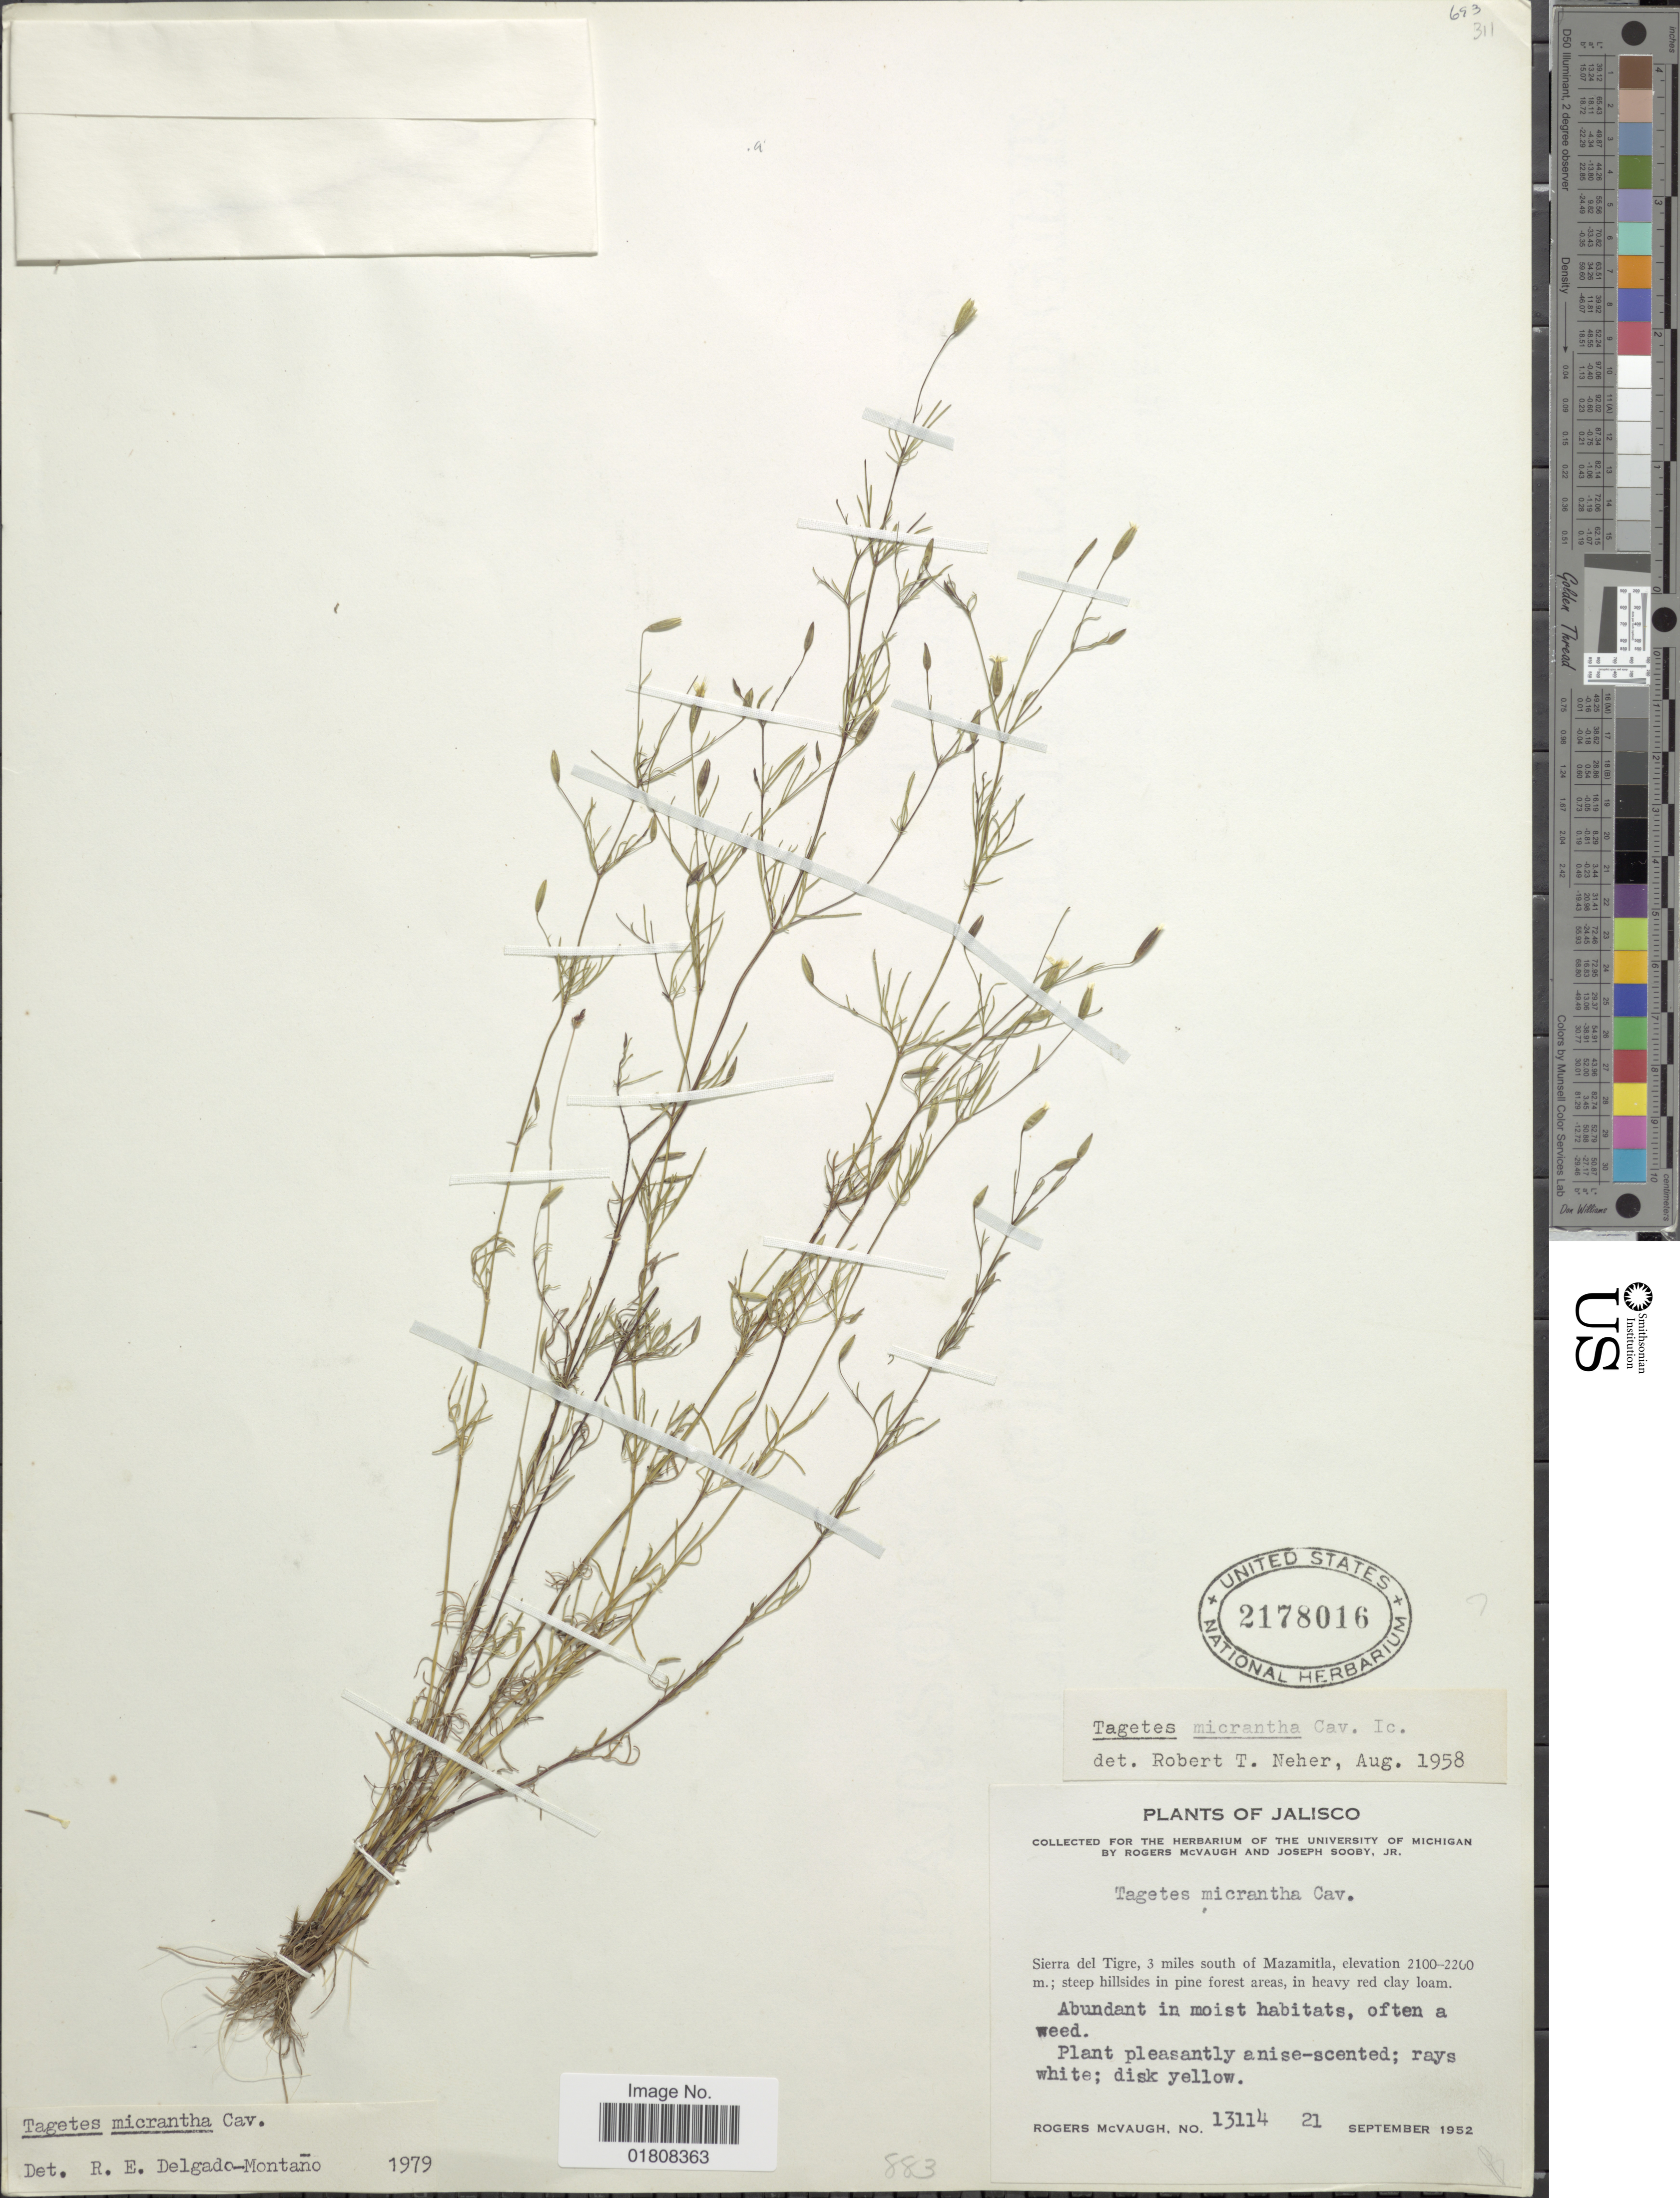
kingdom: Plantae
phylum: Tracheophyta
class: Magnoliopsida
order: Asterales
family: Asteraceae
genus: Tagetes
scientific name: Tagetes micrantha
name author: Cav.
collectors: R. McVaugh & J. Sooby Jr.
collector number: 13114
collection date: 1952-09-21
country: Mexico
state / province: Jalisco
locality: Sierra del Tigre, 3 miles south of Mazamitla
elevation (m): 2100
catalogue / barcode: US 2178016